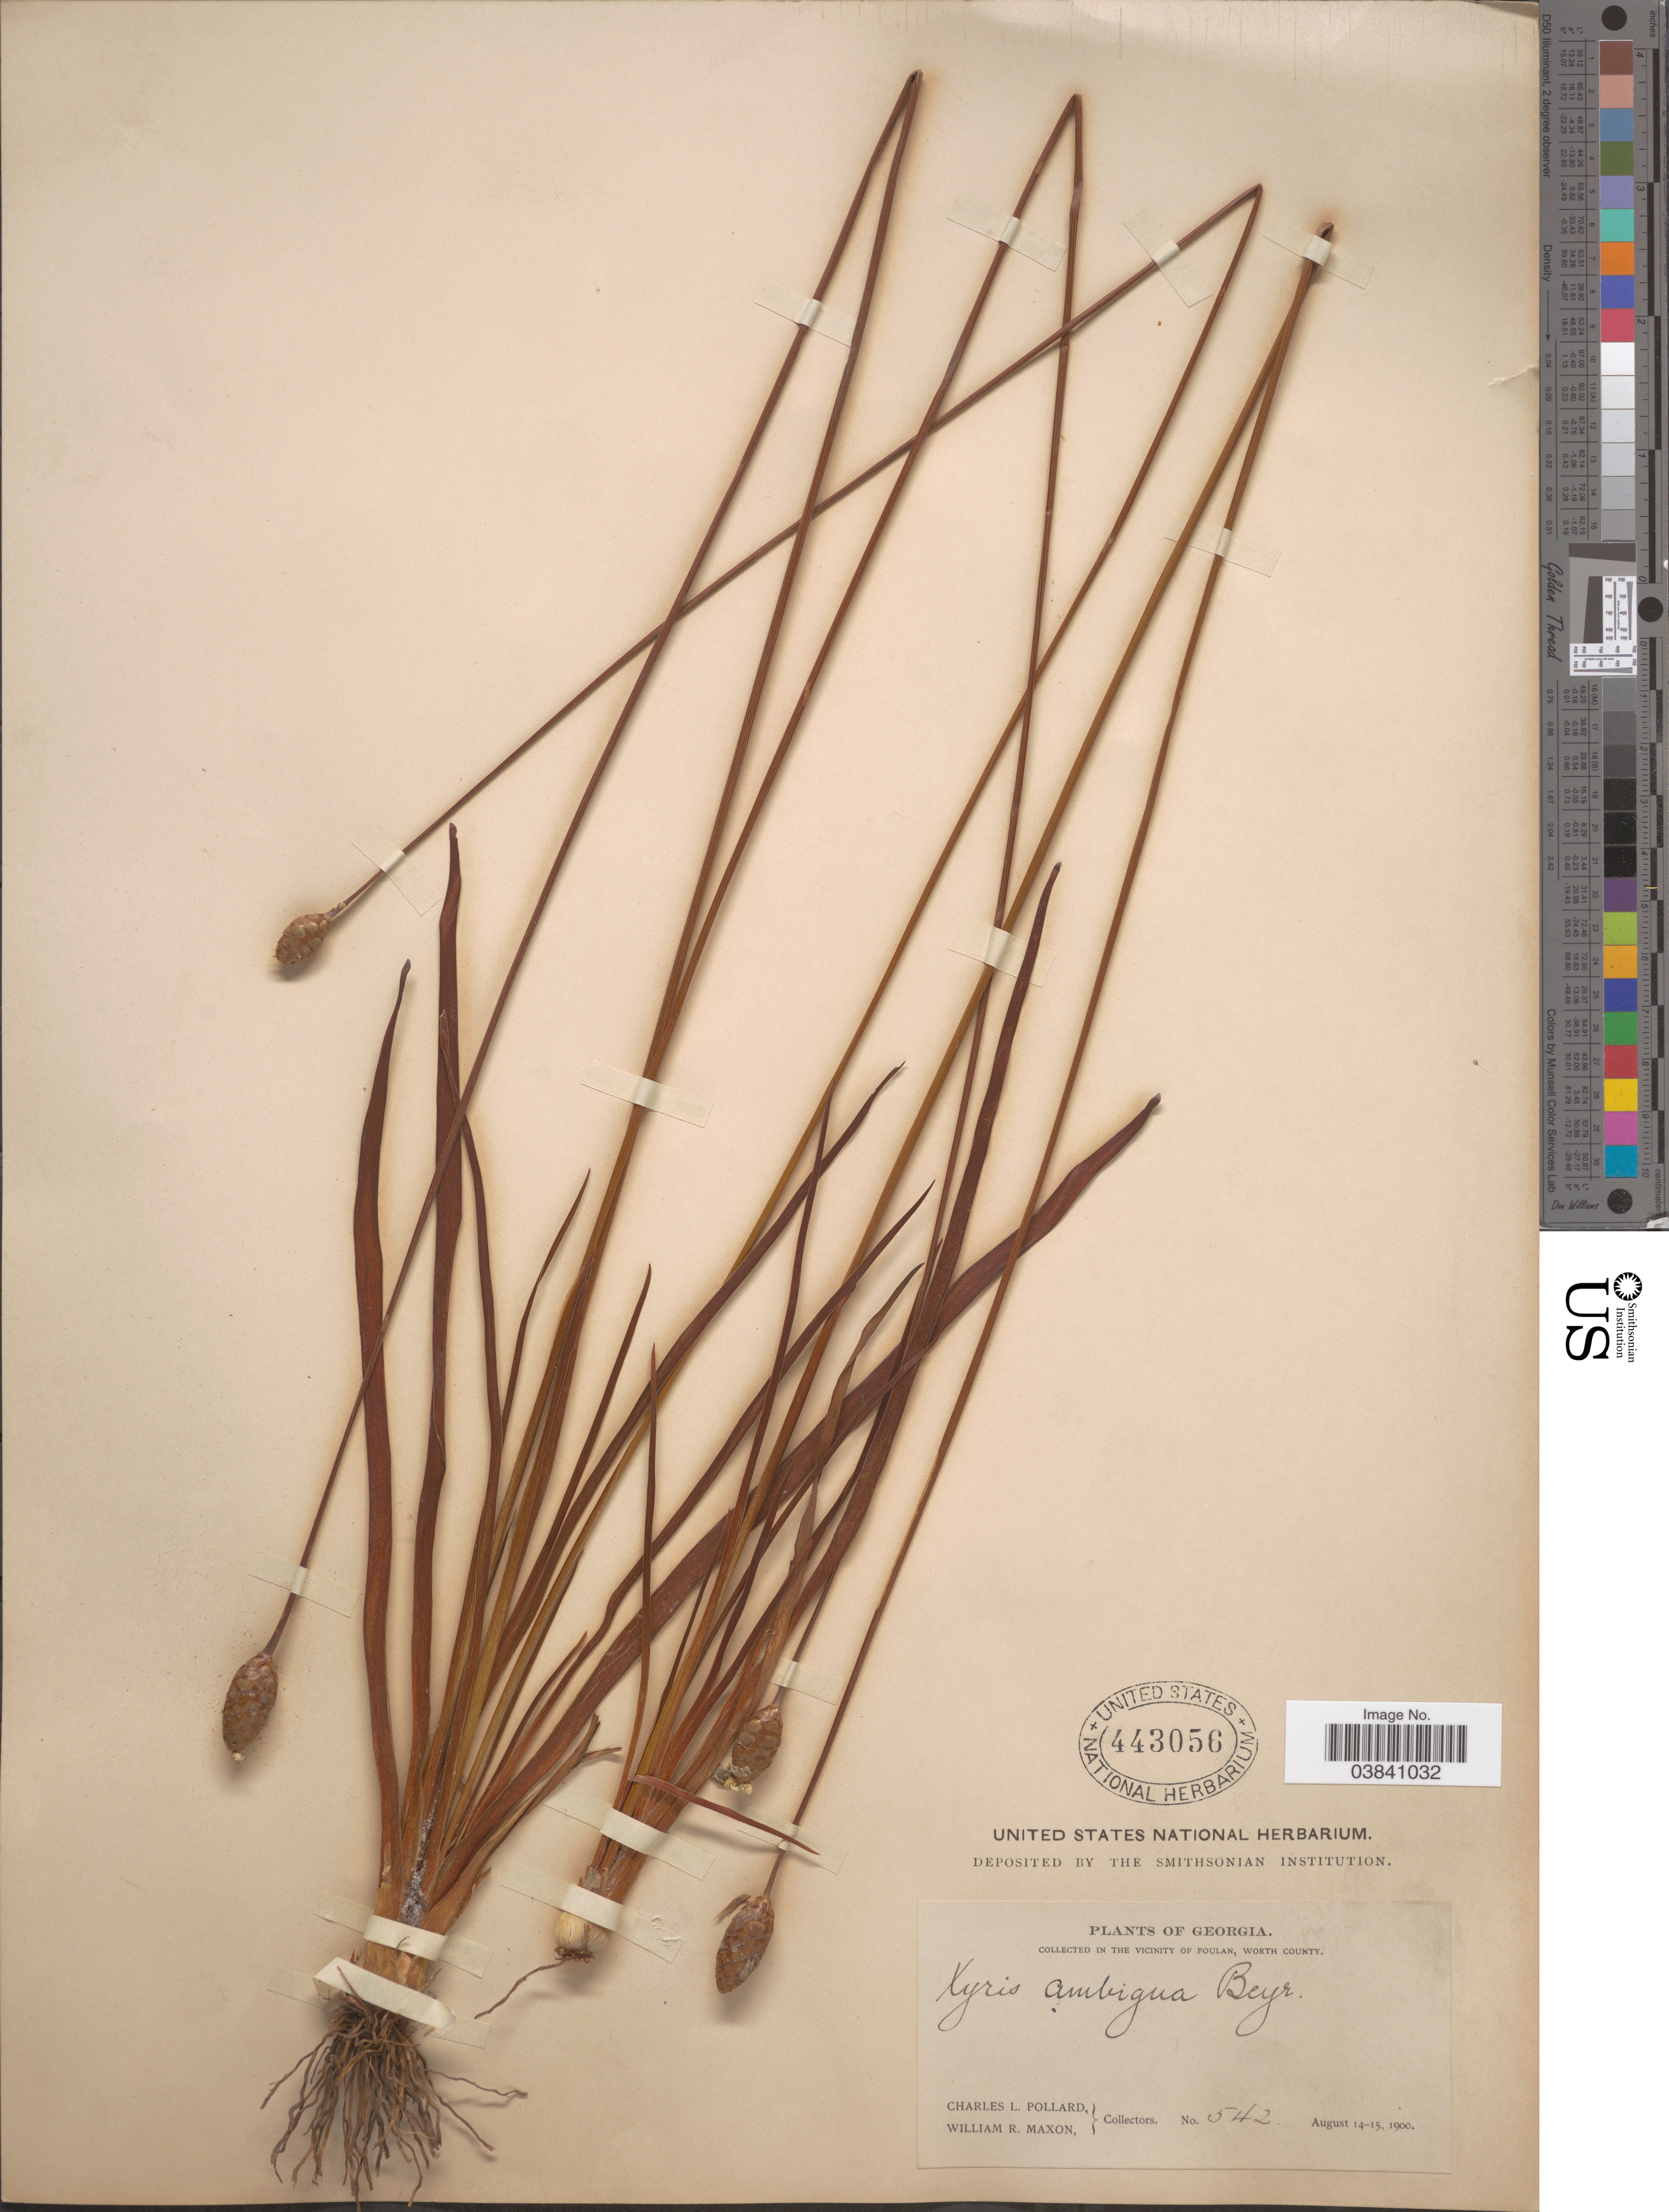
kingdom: Plantae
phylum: Tracheophyta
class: Liliopsida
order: Poales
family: Xyridaceae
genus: Xyris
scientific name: Xyris ambigua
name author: Beyr. ex Kunth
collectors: C. L. Pollard & W. R. Maxon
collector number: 542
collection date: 1900-08-14/1900-08-15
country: United States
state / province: Georgia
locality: In the vicinity of Poulan, Worth County.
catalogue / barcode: US 443056